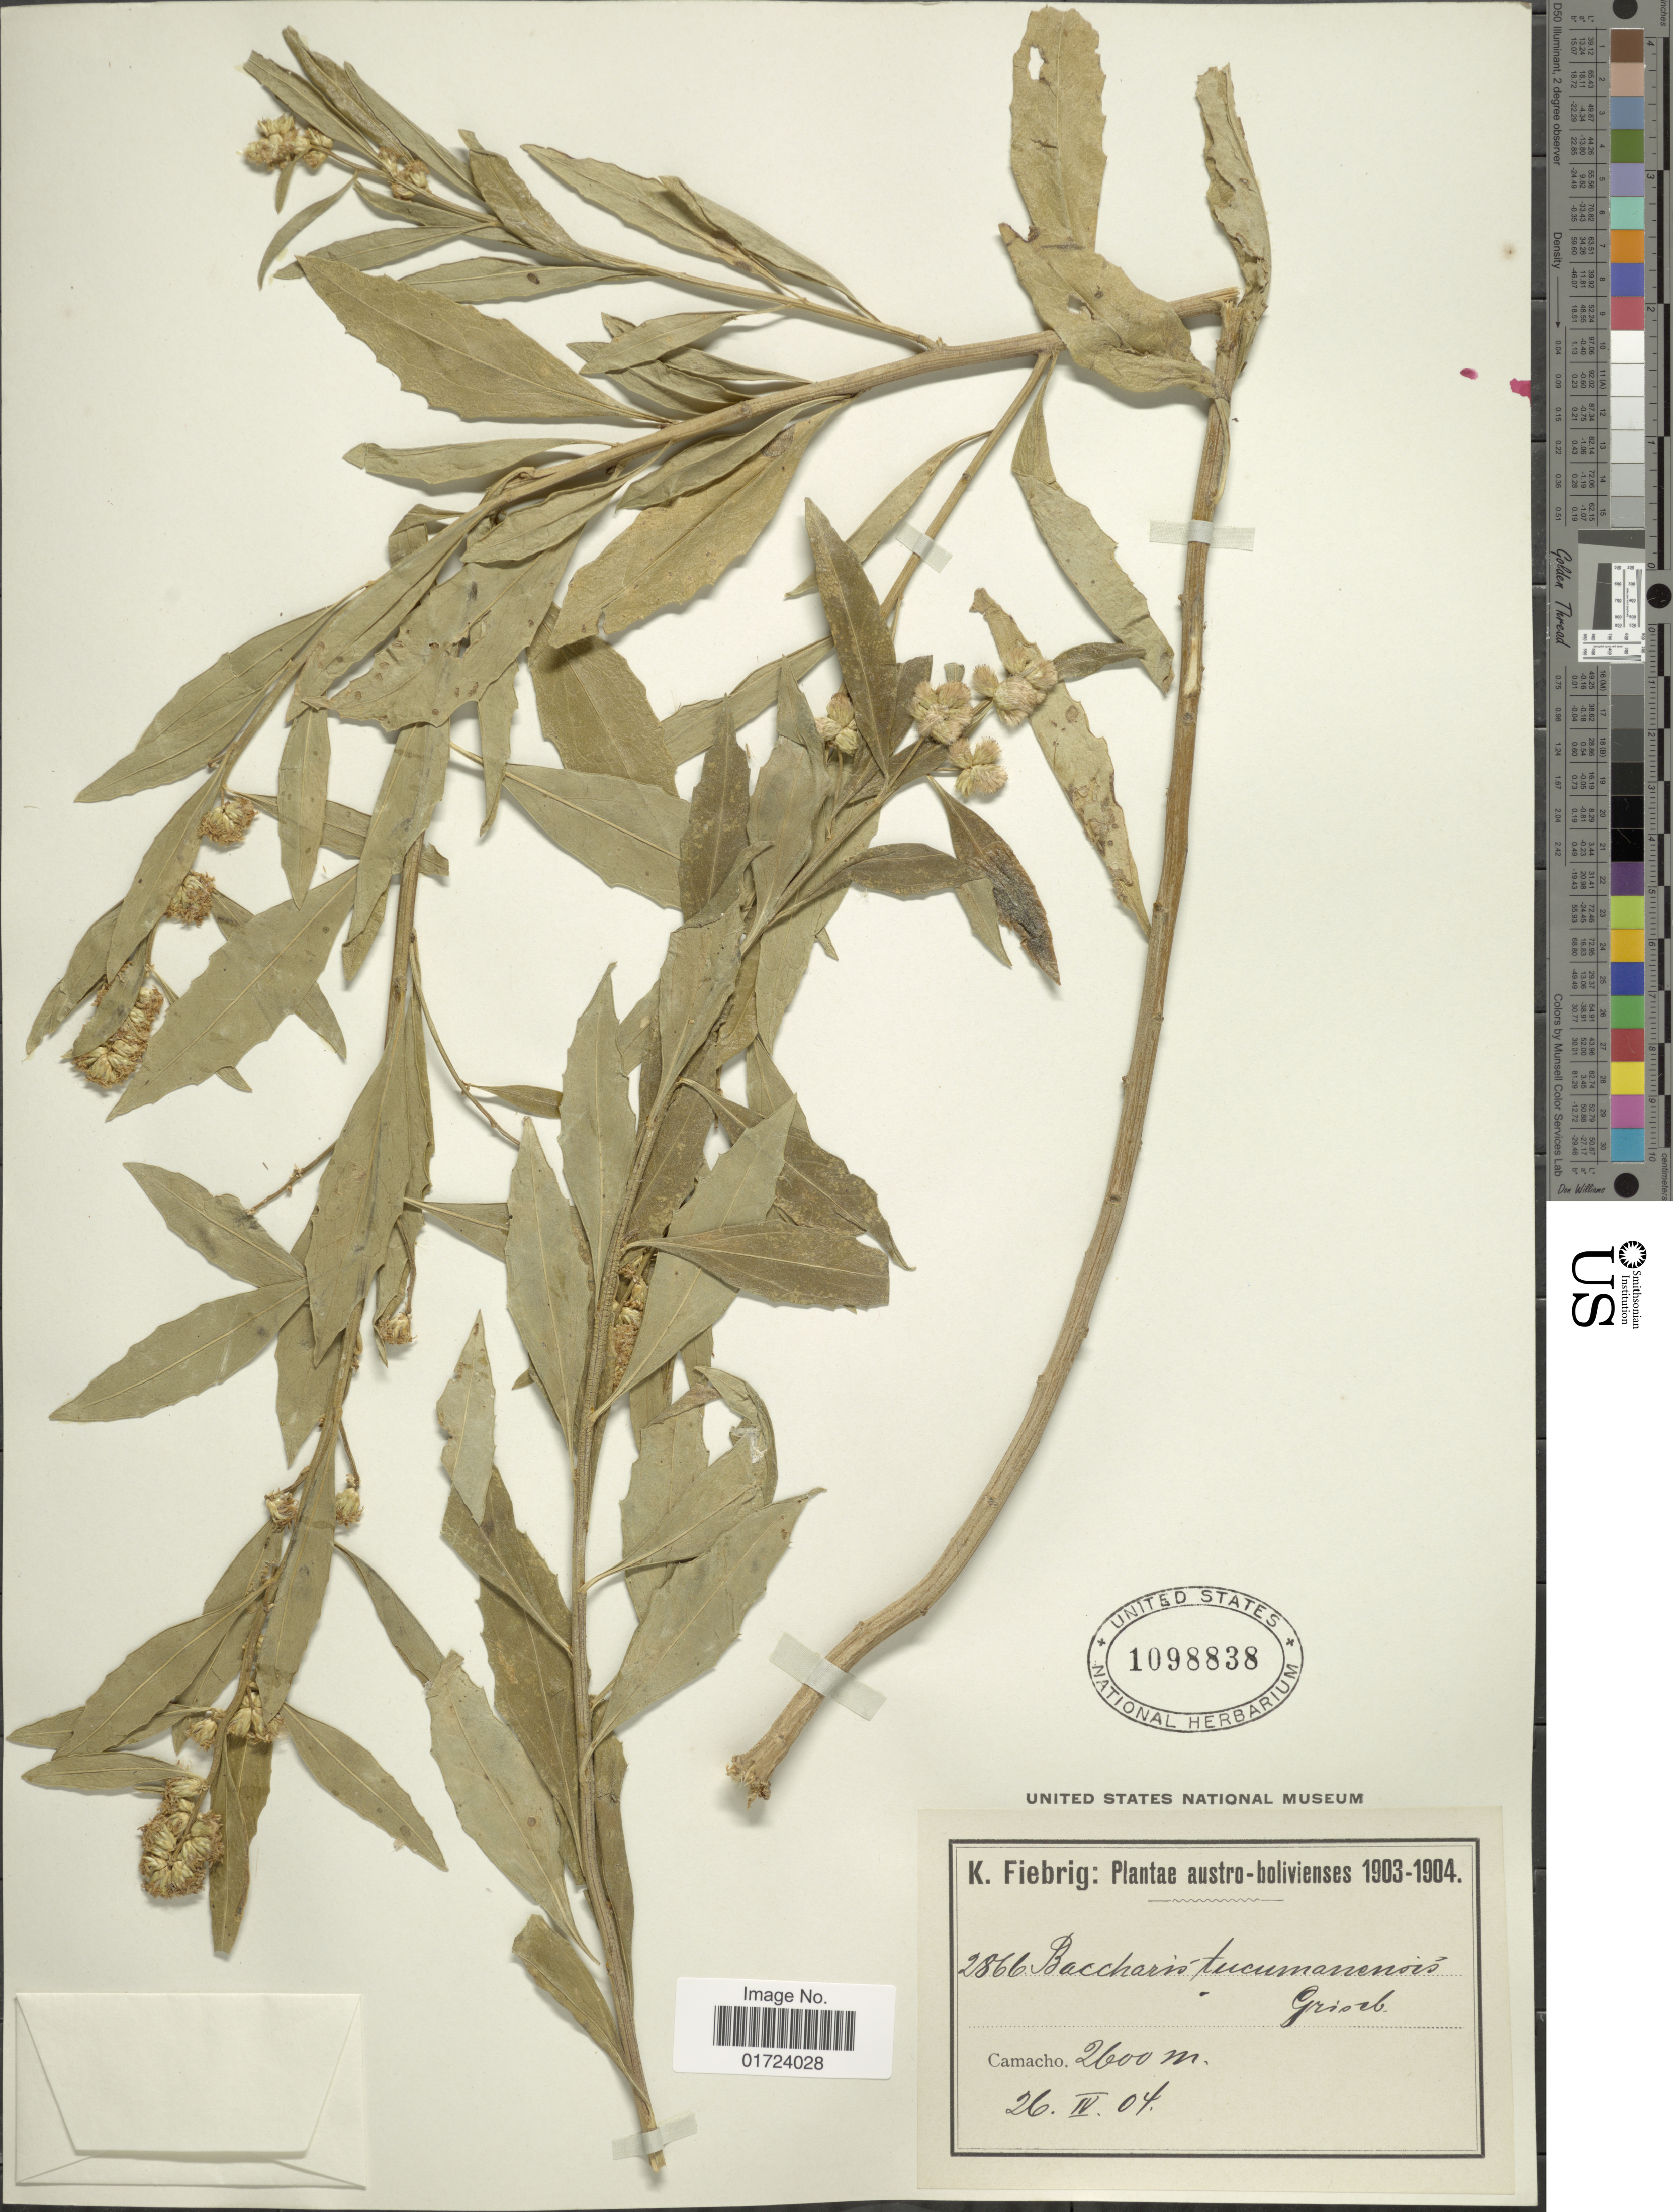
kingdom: Plantae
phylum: Tracheophyta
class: Magnoliopsida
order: Asterales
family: Asteraceae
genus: Baccharis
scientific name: Baccharis tucumanensis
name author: Hook. & Arn.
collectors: K. Fiebrig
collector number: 2866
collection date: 1904-04-26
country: Bolivia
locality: Camacho.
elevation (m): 2600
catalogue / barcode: US 1098838